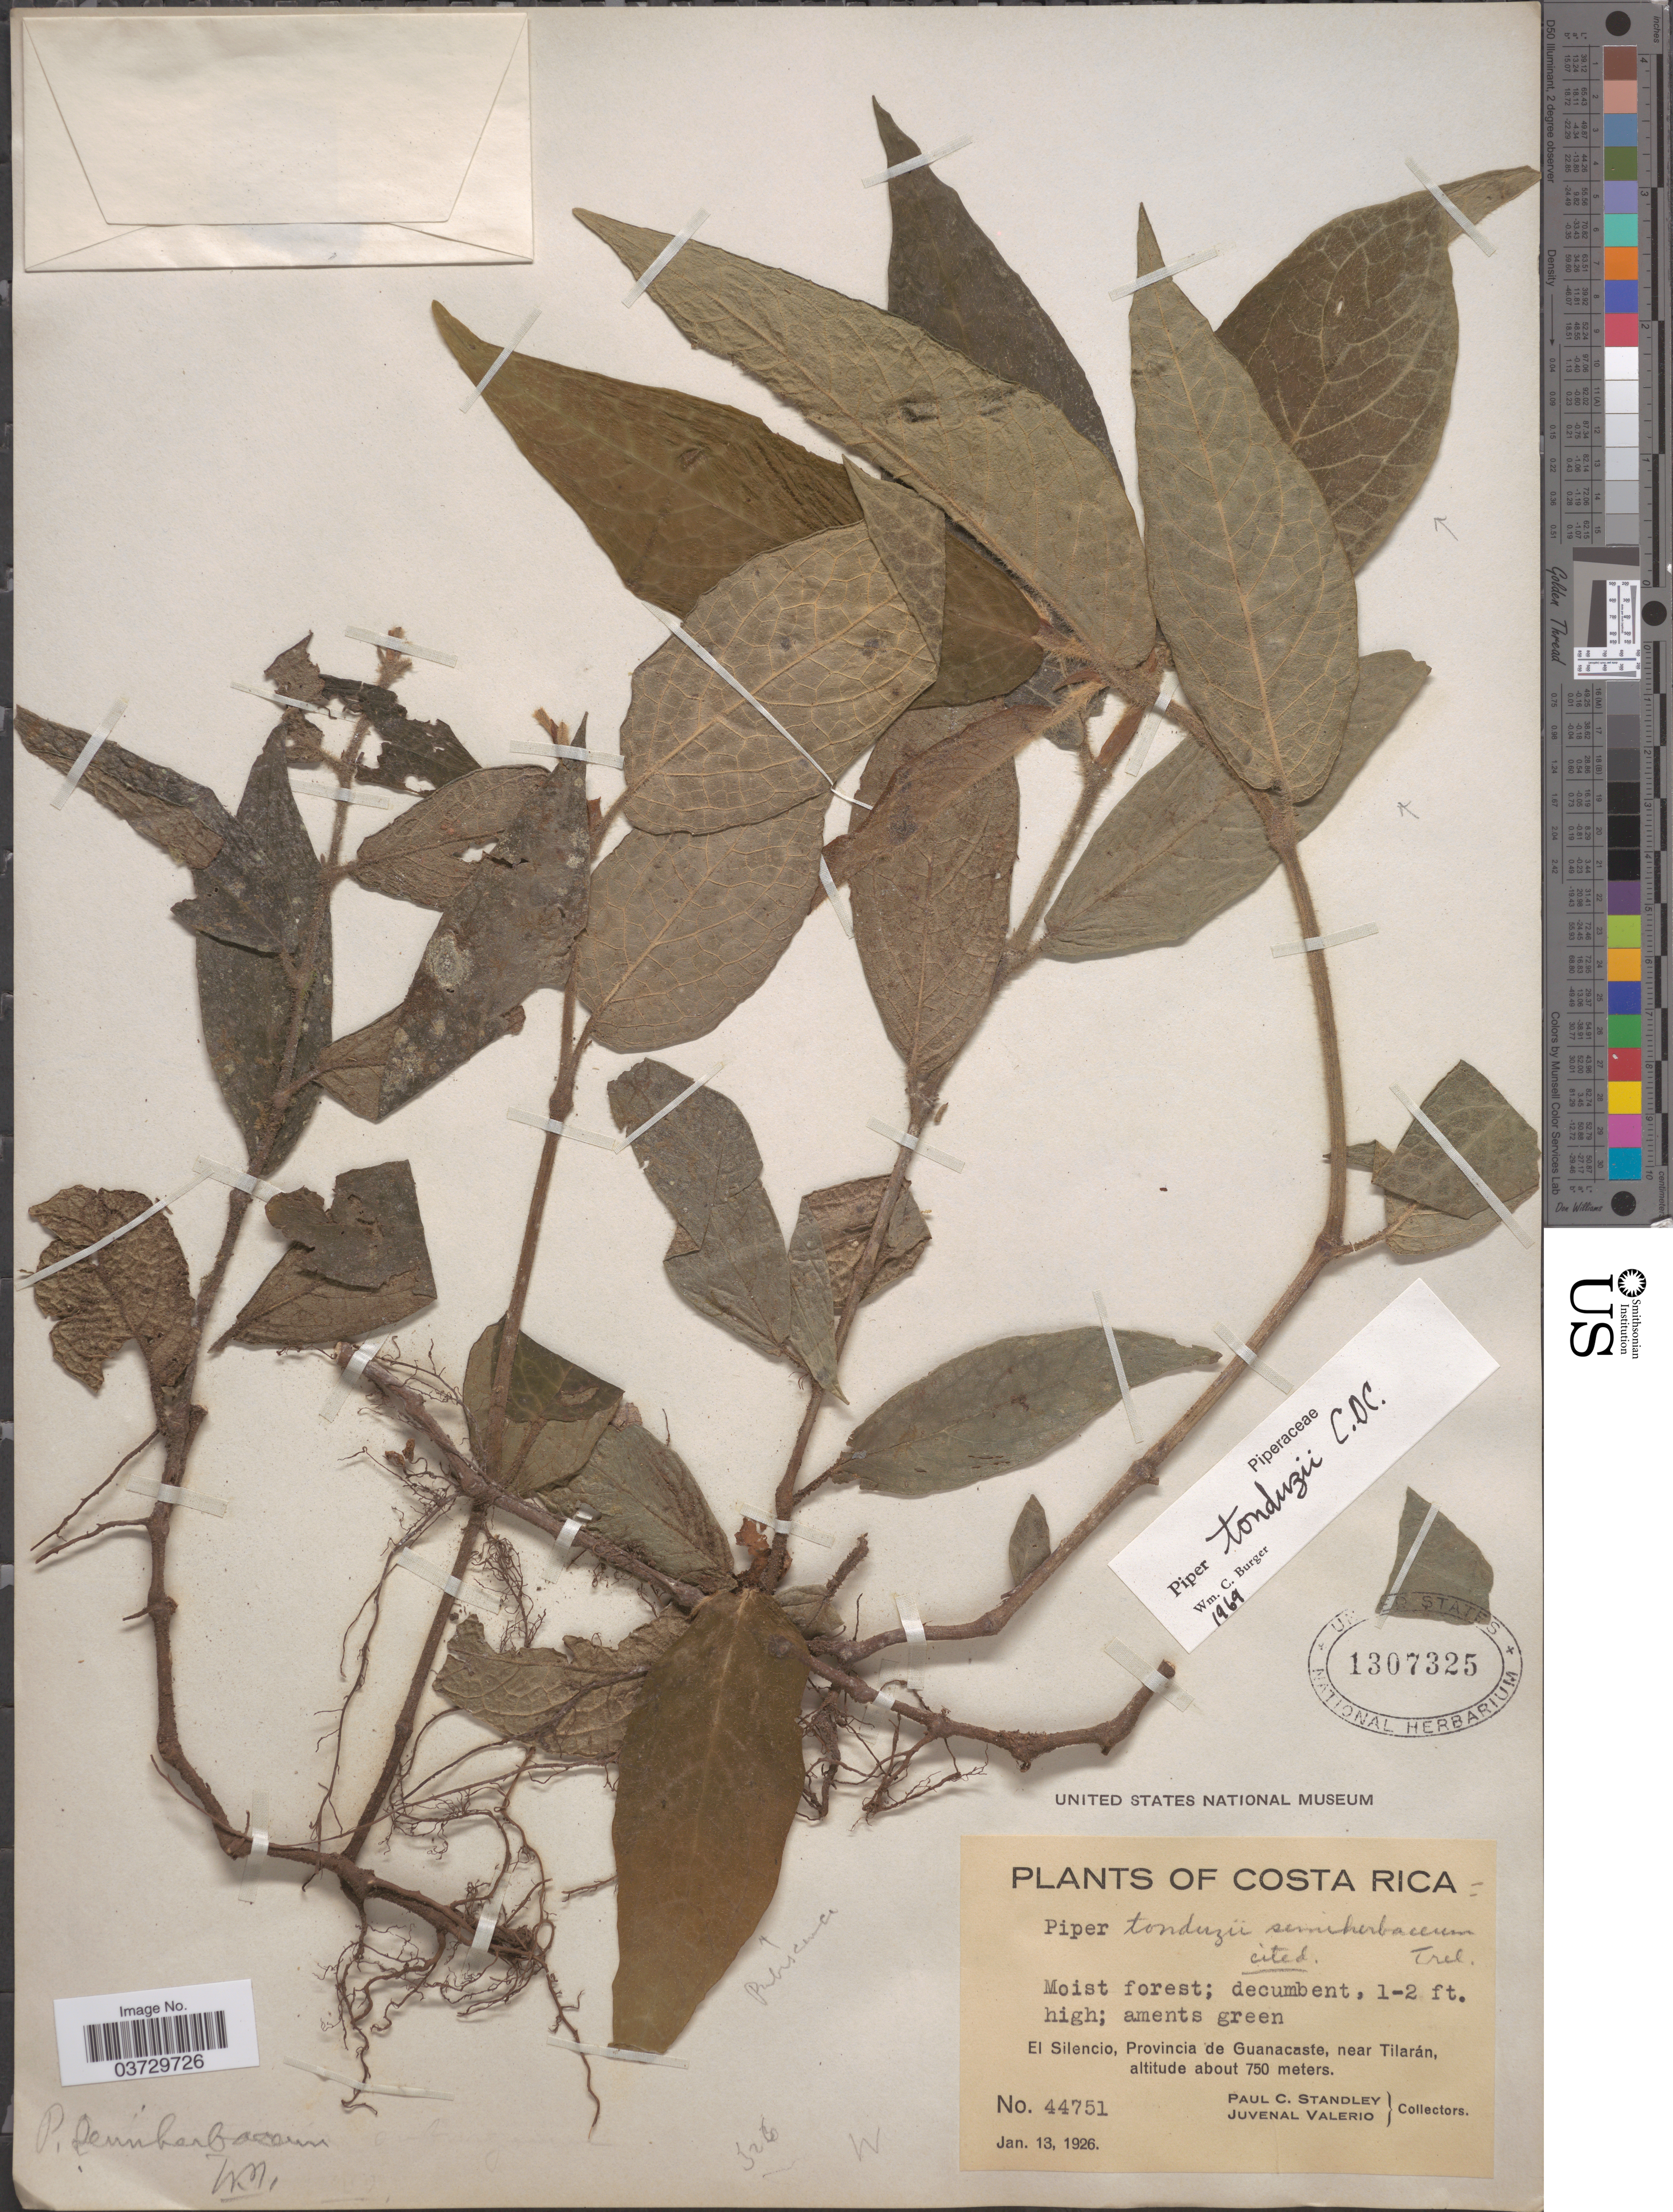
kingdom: Plantae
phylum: Tracheophyta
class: Magnoliopsida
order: Piperales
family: Piperaceae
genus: Piper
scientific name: Piper tonduzii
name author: C. DC. in Pittier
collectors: P. C. Standley & J. Valerio R.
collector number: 44751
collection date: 1926-01-13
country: Costa Rica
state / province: Guanacaste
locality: El Silencio, near Tilarán.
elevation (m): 750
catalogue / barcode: US 1307325